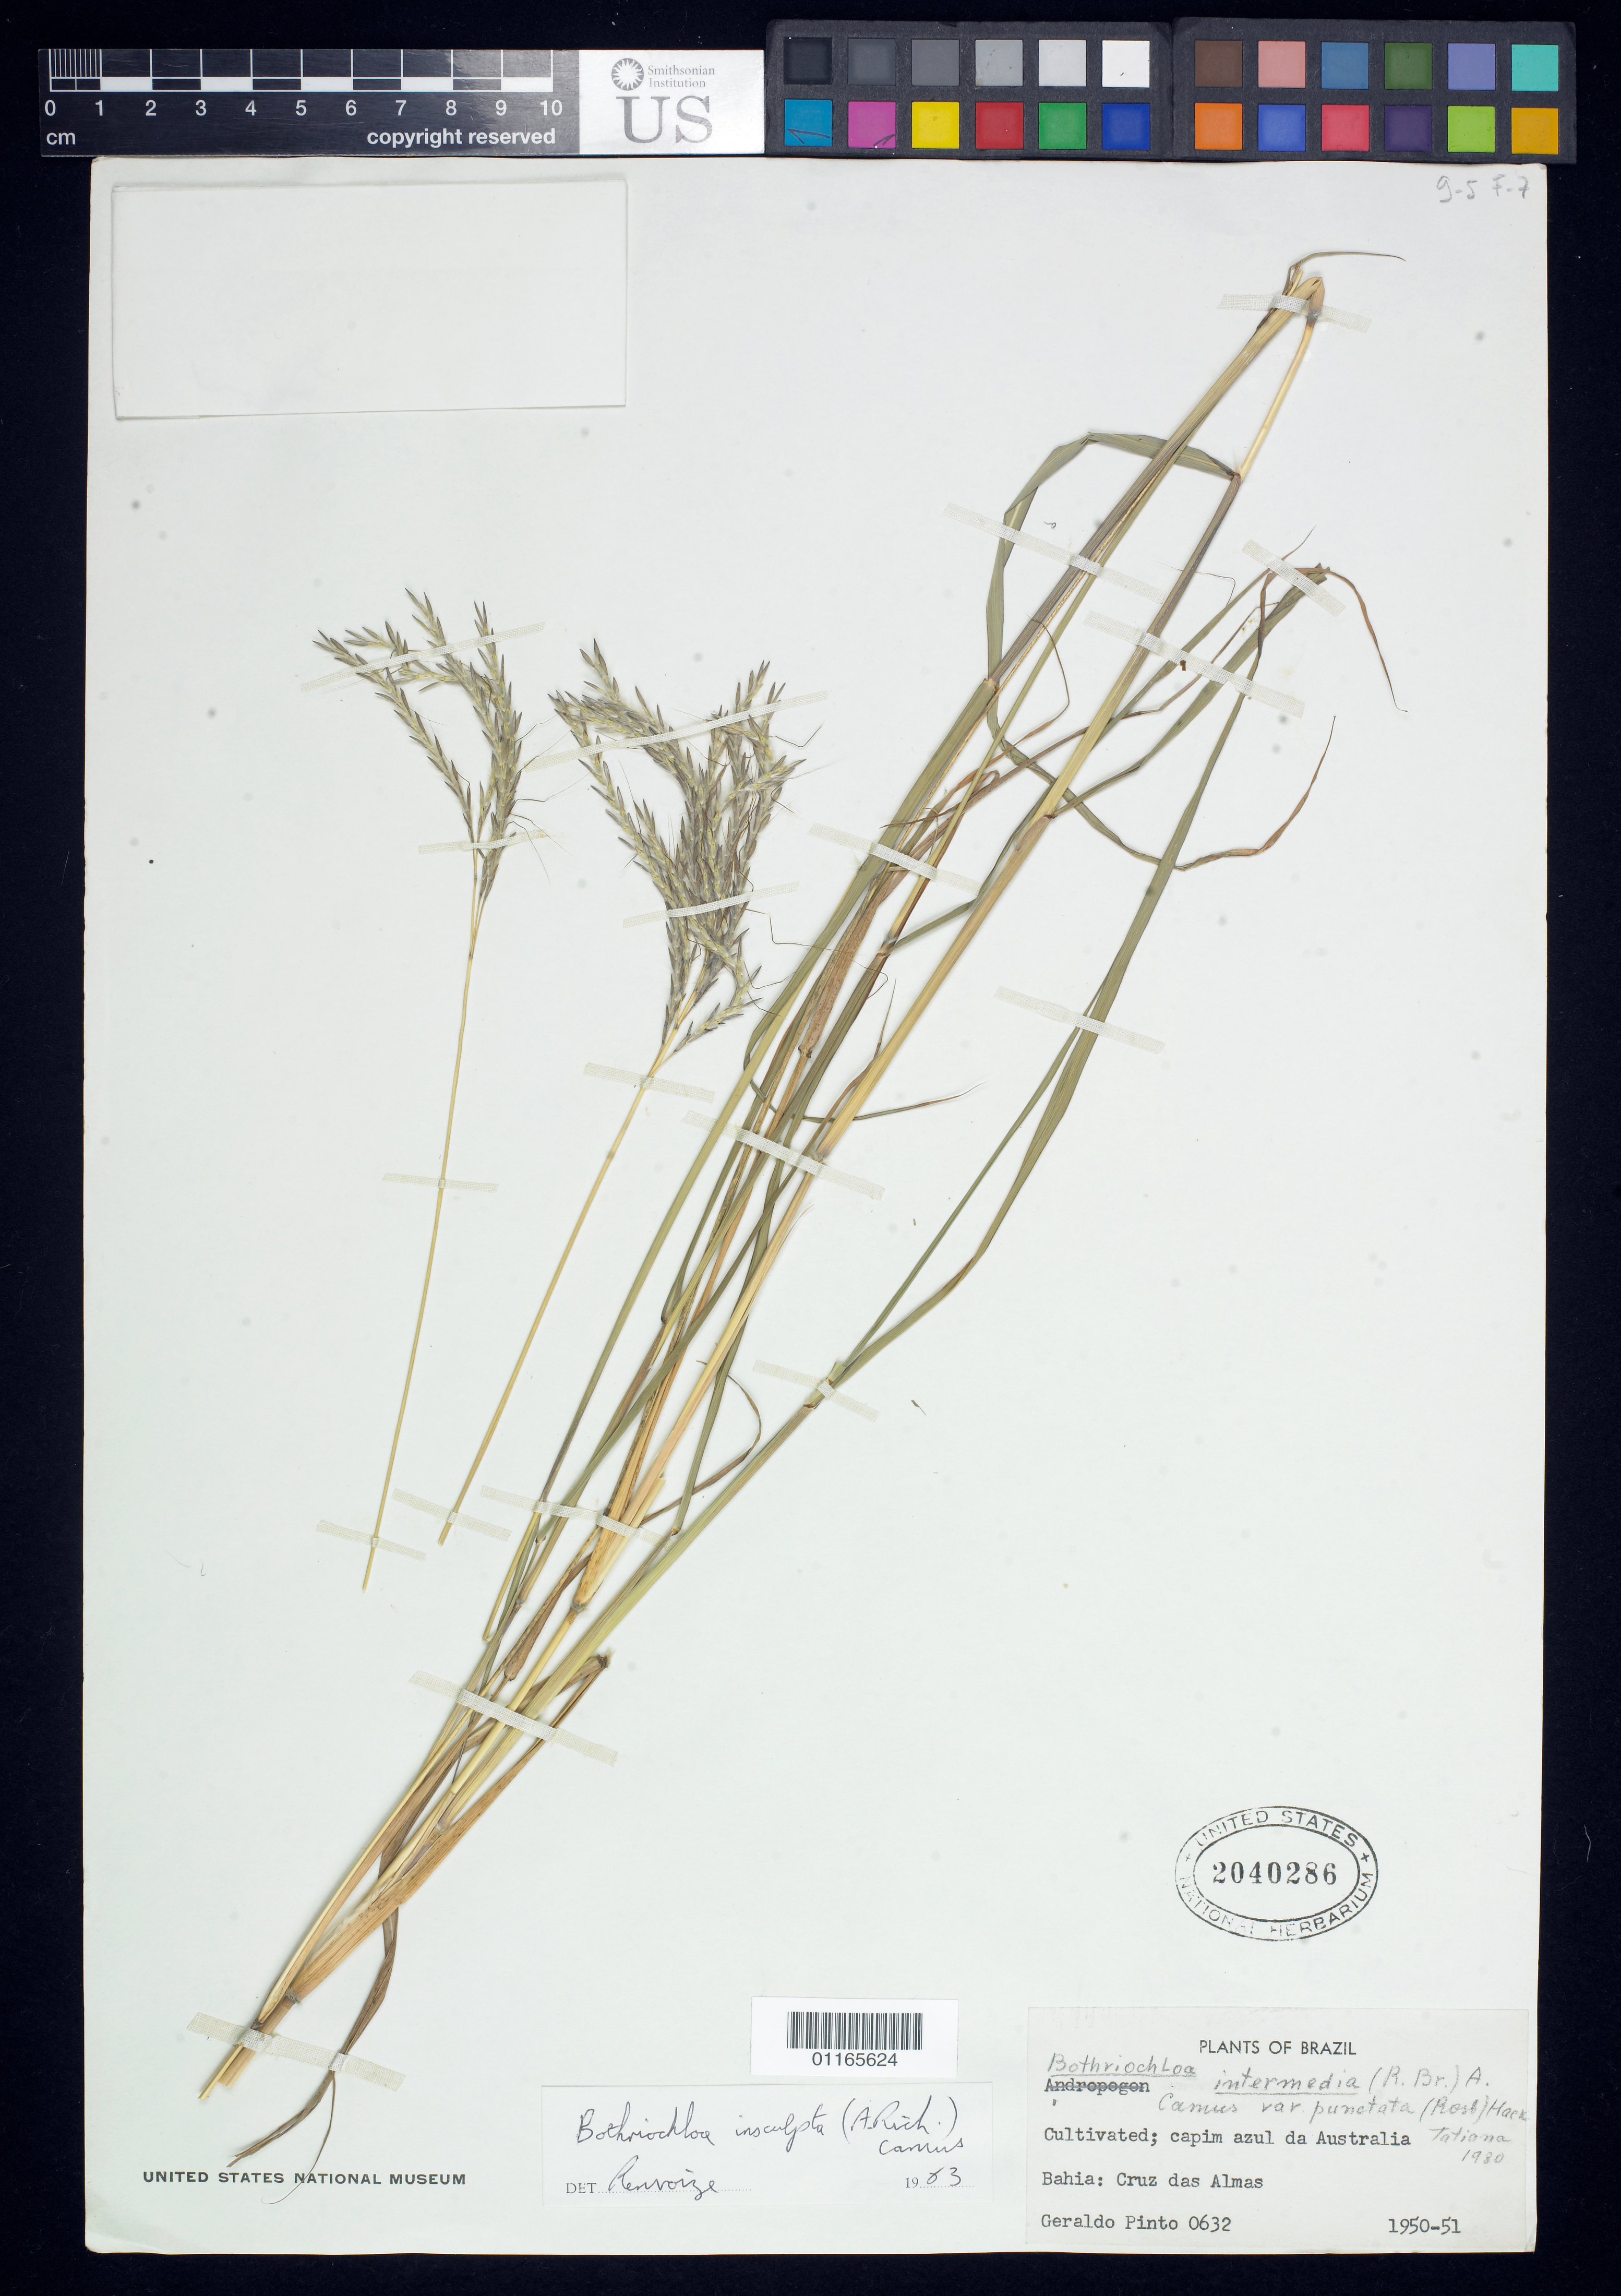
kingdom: Plantae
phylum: Tracheophyta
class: Liliopsida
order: Poales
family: Poaceae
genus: Bothriochloa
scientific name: Bothriochloa insculpta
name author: (Hochst. ex A. Rich.) A. Camus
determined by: Renvoize, S. A.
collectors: G. Pinto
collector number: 0632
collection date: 1950/1951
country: Brazil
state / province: Bahia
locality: Cruz das Almas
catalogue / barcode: US 2040286